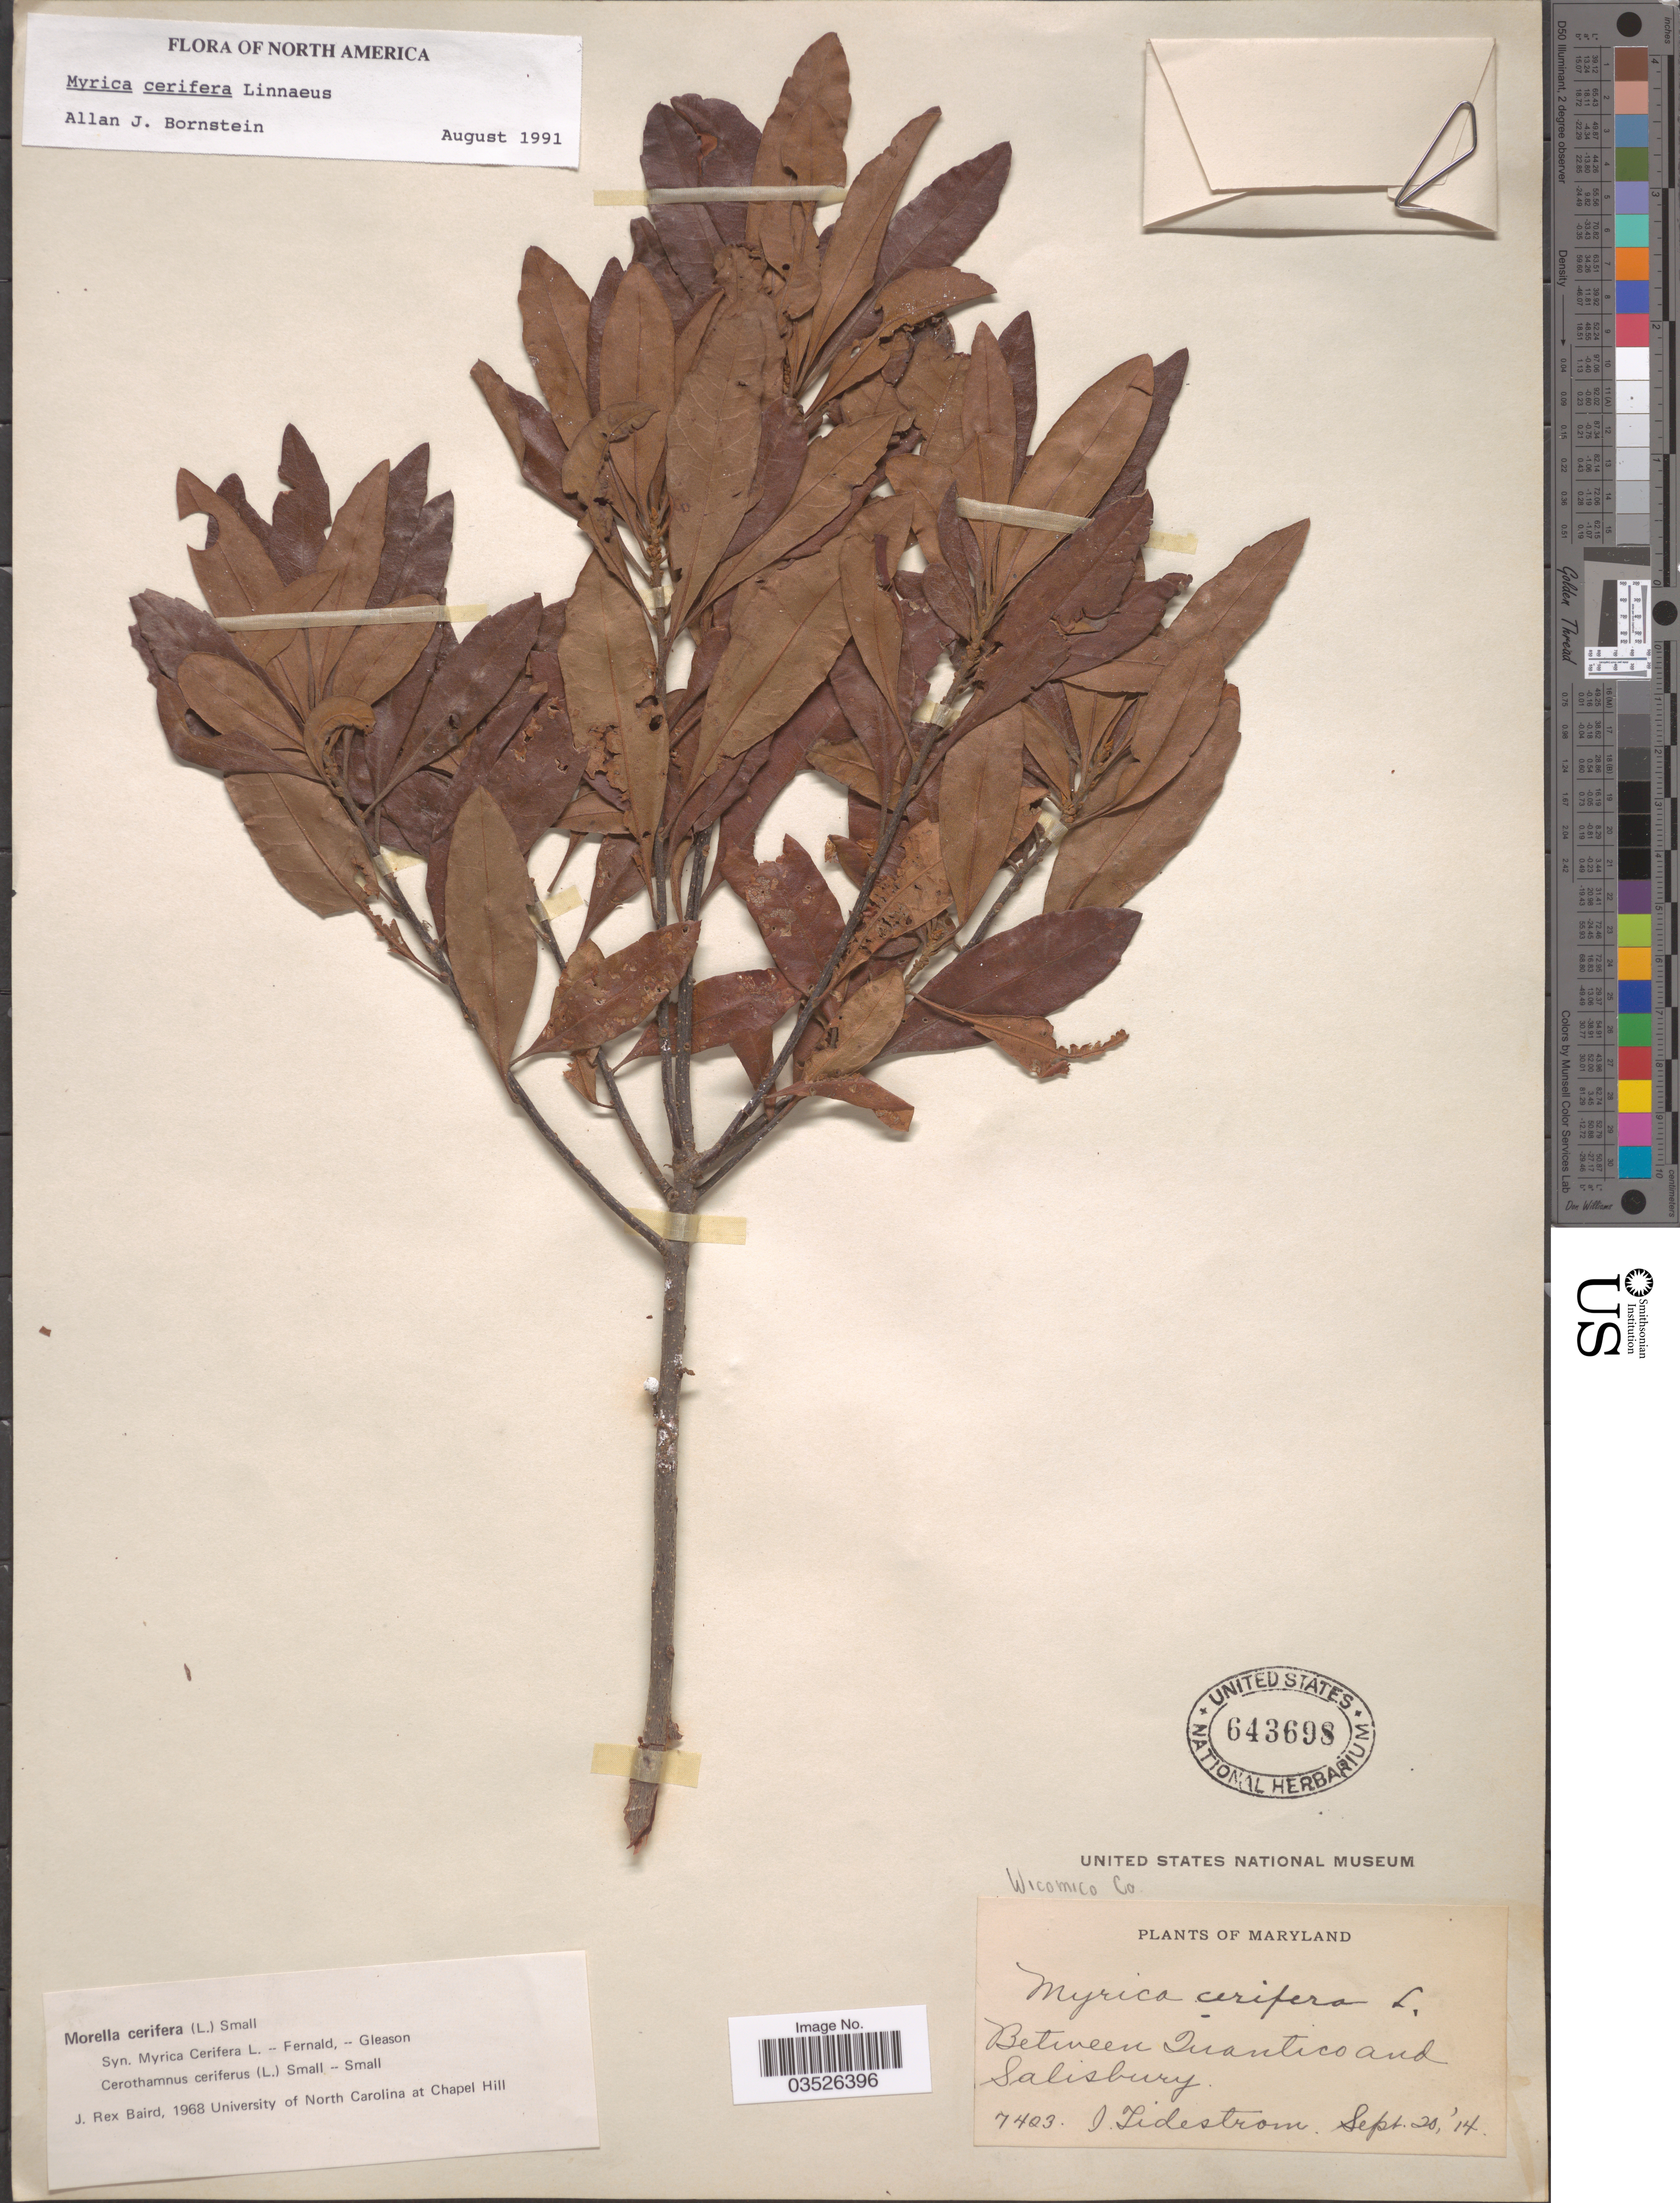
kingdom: Plantae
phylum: Tracheophyta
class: Magnoliopsida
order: Fagales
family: Myricaceae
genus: Morella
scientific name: Morella cerifera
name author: (L.) Small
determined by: Baird, James Rex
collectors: I. F. Tidestrom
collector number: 7403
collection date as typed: Transcribed d/m/y: 20/9/14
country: United States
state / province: Maryland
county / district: Wicomico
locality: Wicomico Co. Between Quantico and Salisbury.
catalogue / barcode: US 643698